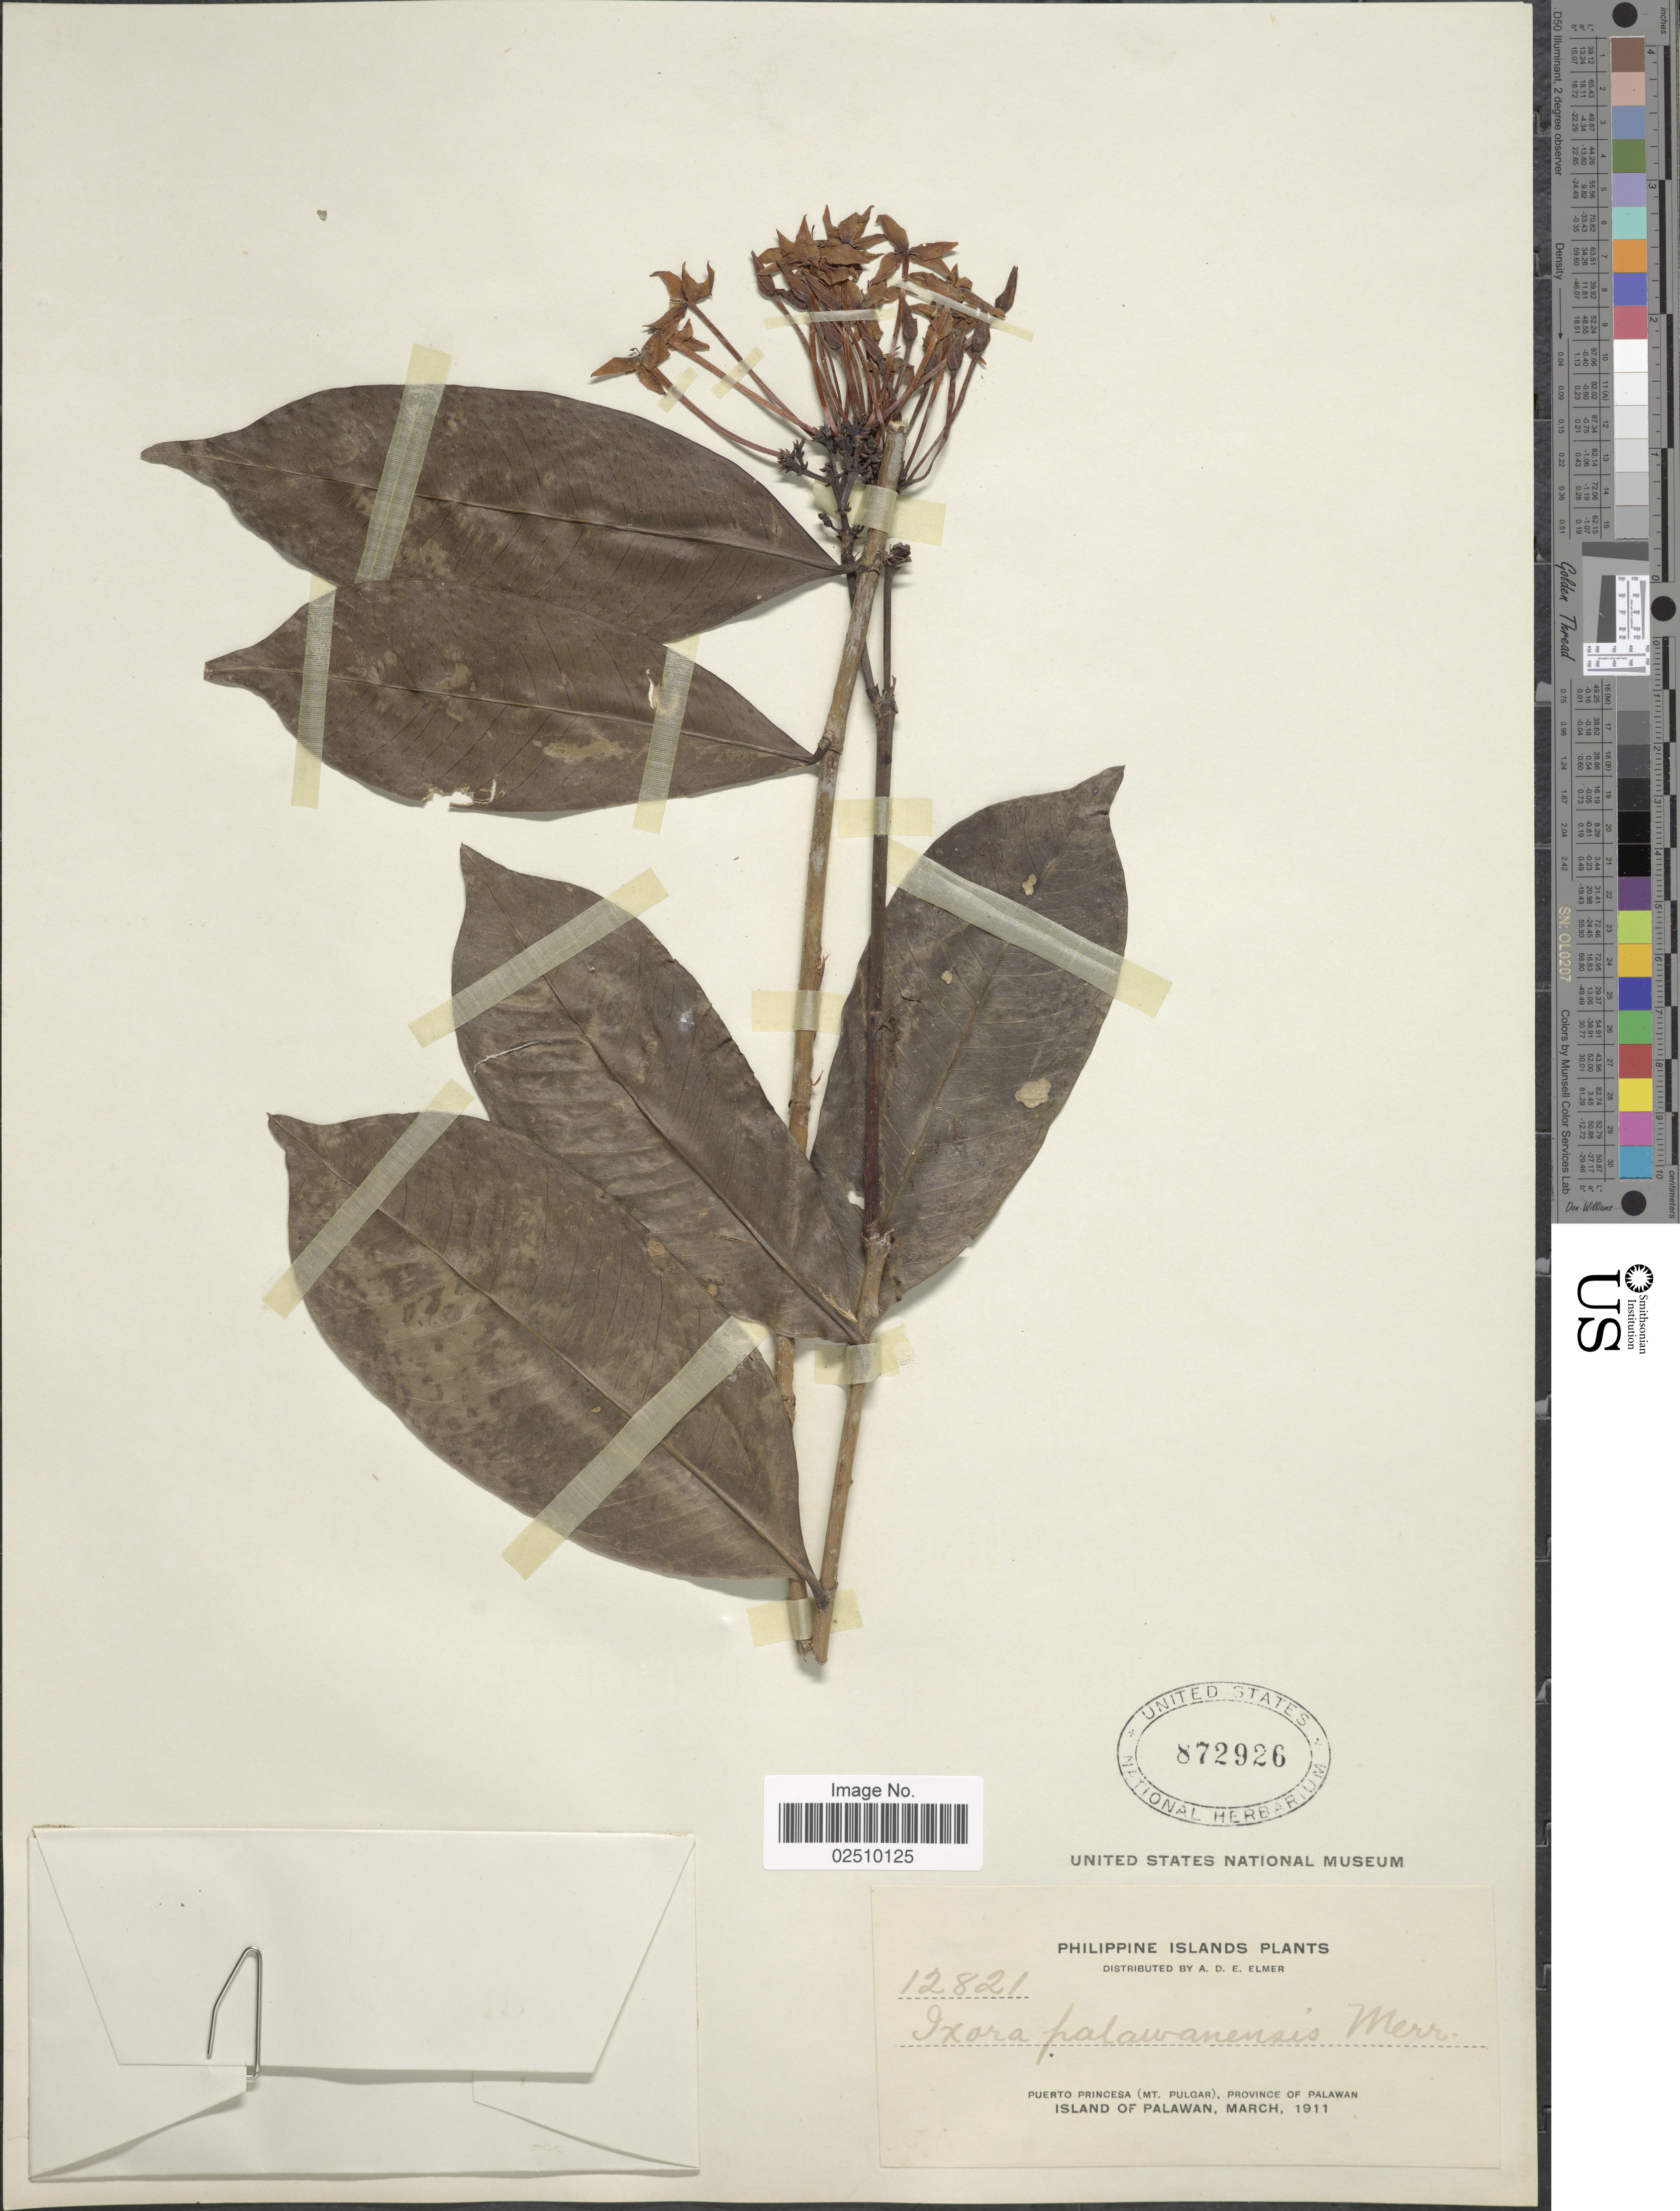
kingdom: Plantae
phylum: Tracheophyta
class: Magnoliopsida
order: Gentianales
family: Rubiaceae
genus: Ixora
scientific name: Ixora palawanensis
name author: Merr.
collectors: A. D. E. Elmer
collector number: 12821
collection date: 1911-03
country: Philippines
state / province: Mimaropa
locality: Puerto Princesa (Mt. Pulgar), Province of Palawan, Island of Palawan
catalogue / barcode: US 872926